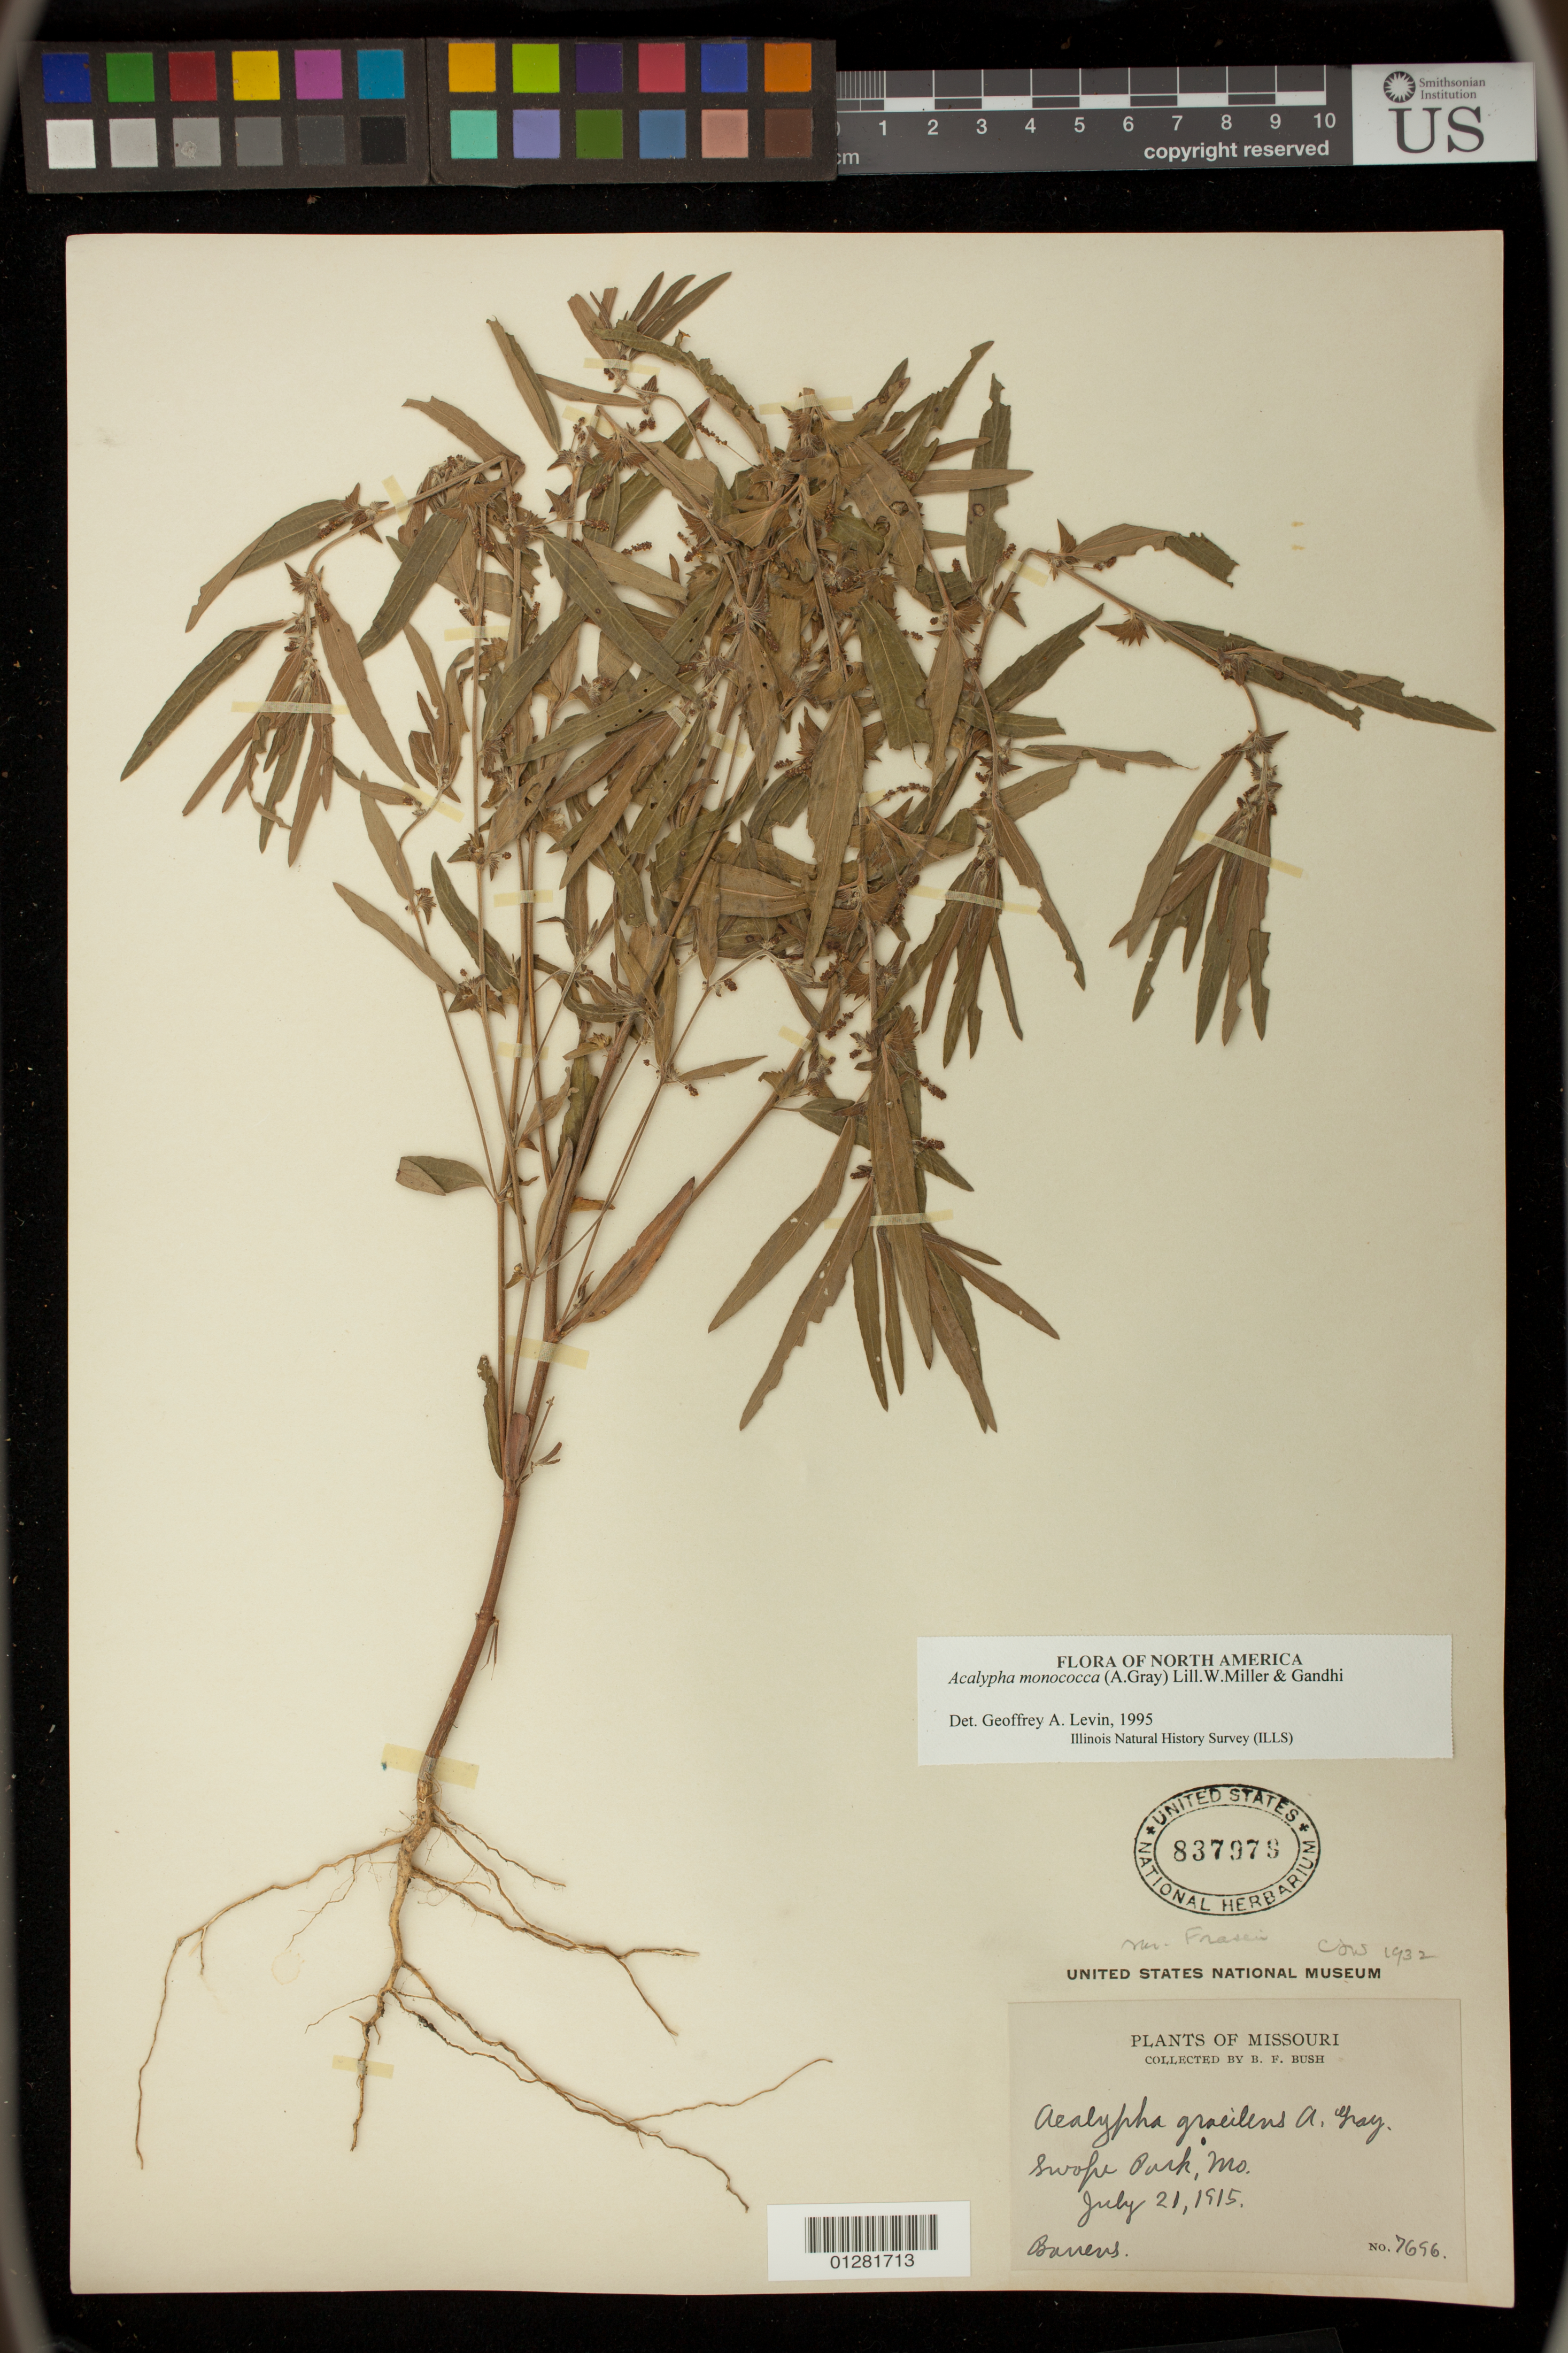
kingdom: Plantae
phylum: Tracheophyta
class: Magnoliopsida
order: Malpighiales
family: Euphorbiaceae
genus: Acalypha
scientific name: Acalypha monococca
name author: (Englem. ex A. Gray) Gandhi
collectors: B. F. Bush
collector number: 7696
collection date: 1915-07-21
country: United States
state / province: Missouri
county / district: Jackson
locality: Swope Park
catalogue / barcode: US 837978